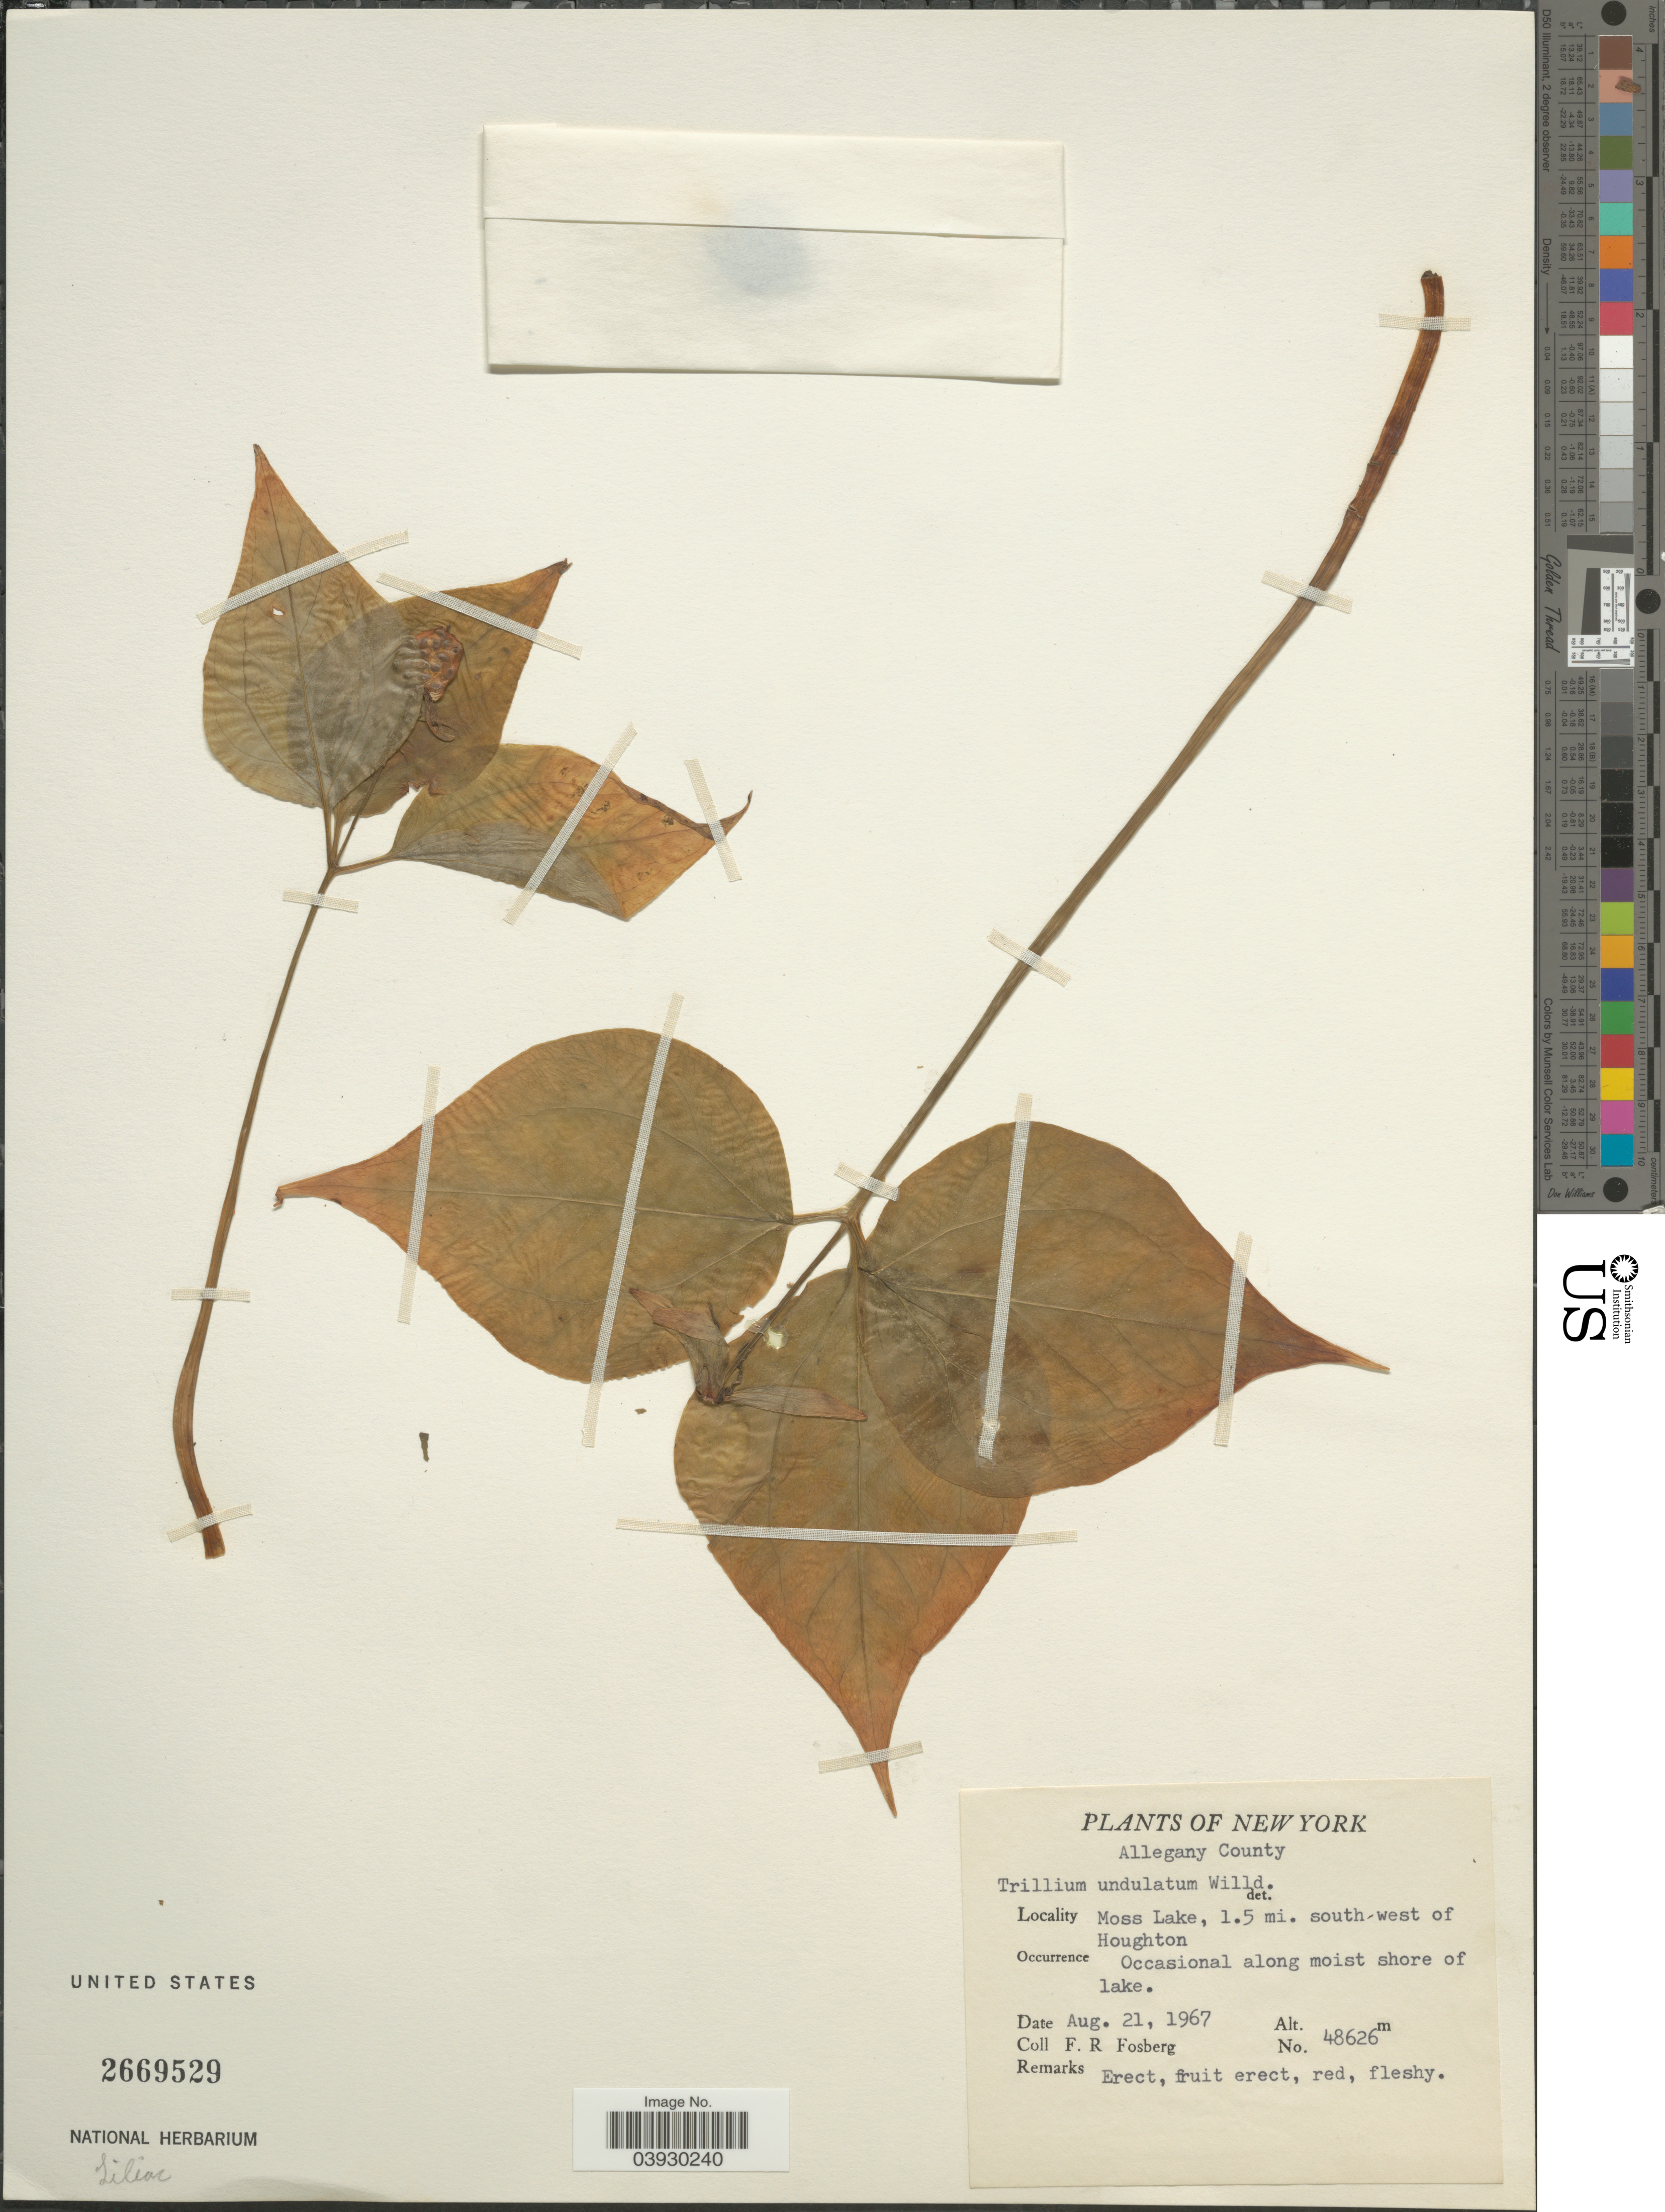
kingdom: Plantae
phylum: Tracheophyta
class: Liliopsida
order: Liliales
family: Melanthiaceae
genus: Trillium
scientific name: Trillium undulatum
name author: Willd.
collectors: F. R. Fosberg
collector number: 48626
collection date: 1967-08-21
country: United States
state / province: New York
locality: Allegany County. Moss Lake, 1.5 mi. south-west of Houghton.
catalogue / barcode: US 2669529